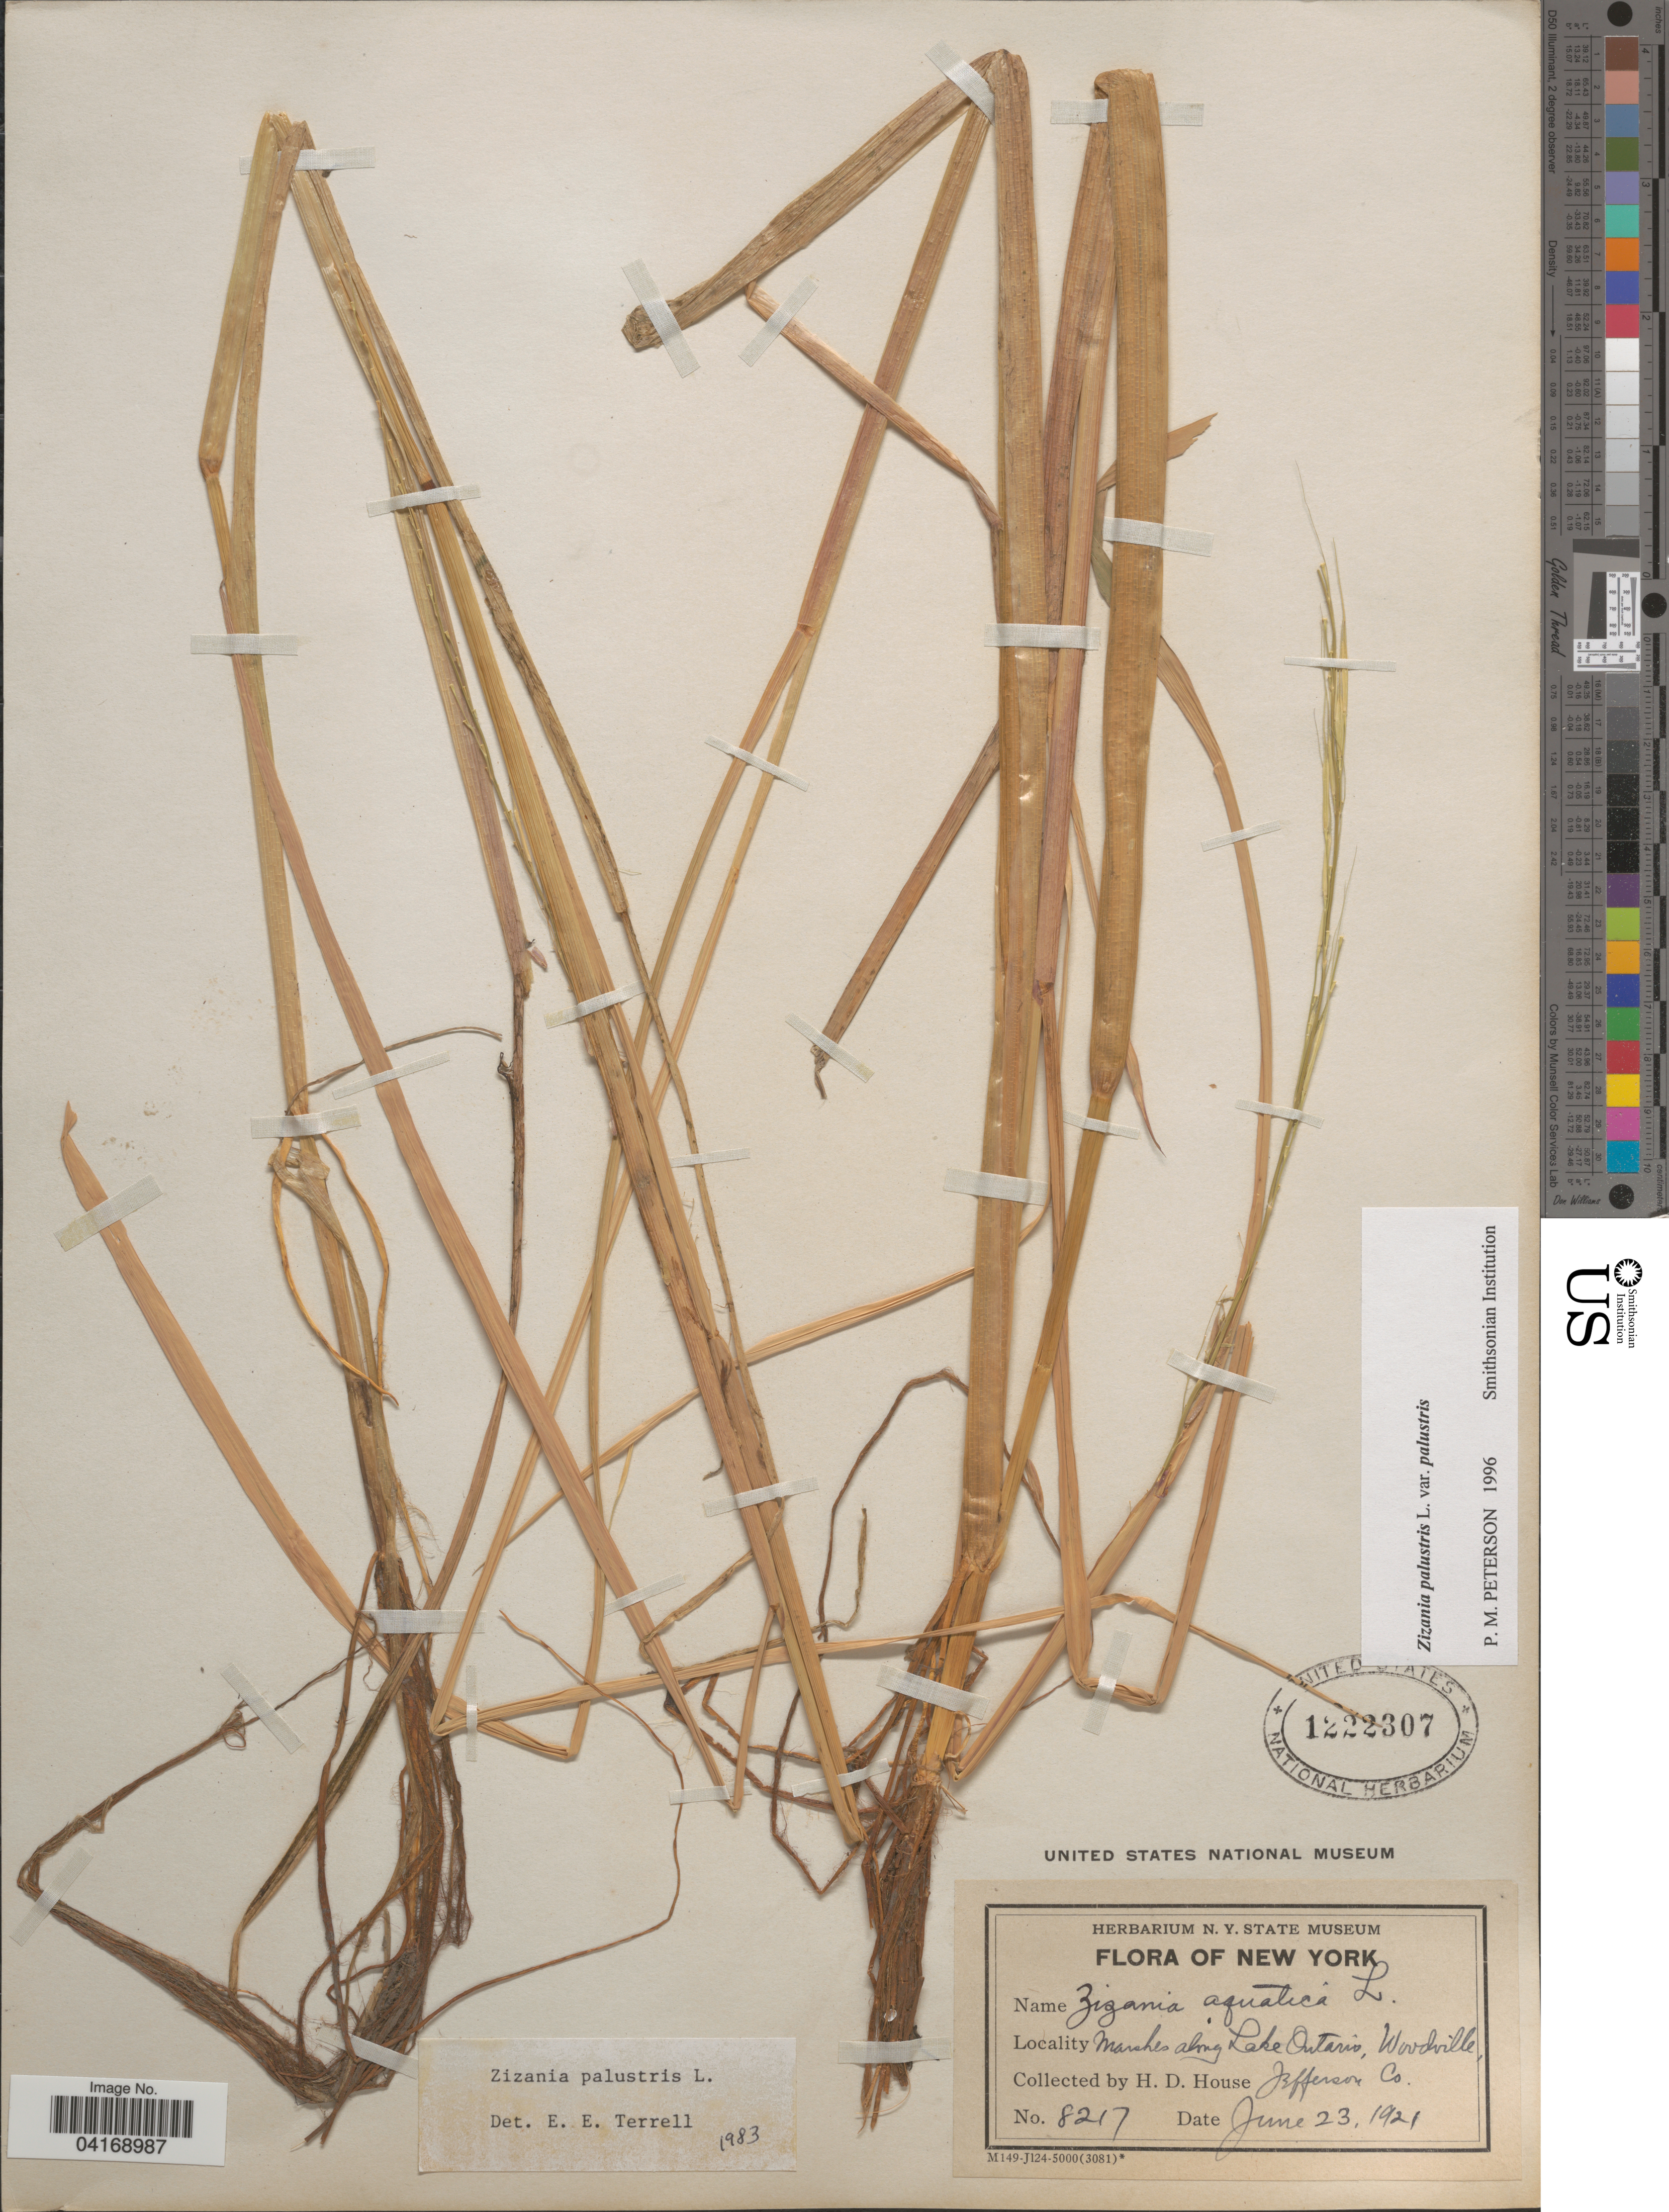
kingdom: Plantae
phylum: Tracheophyta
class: Liliopsida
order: Poales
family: Poaceae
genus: Zizania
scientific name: Zizania palustris var. palustris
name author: L.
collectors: H. D. House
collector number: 8217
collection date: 1921-06-23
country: United States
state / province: New York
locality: Marshes along Lake Ontario, Woodville. Jefferson Co.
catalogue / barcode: US 1222307